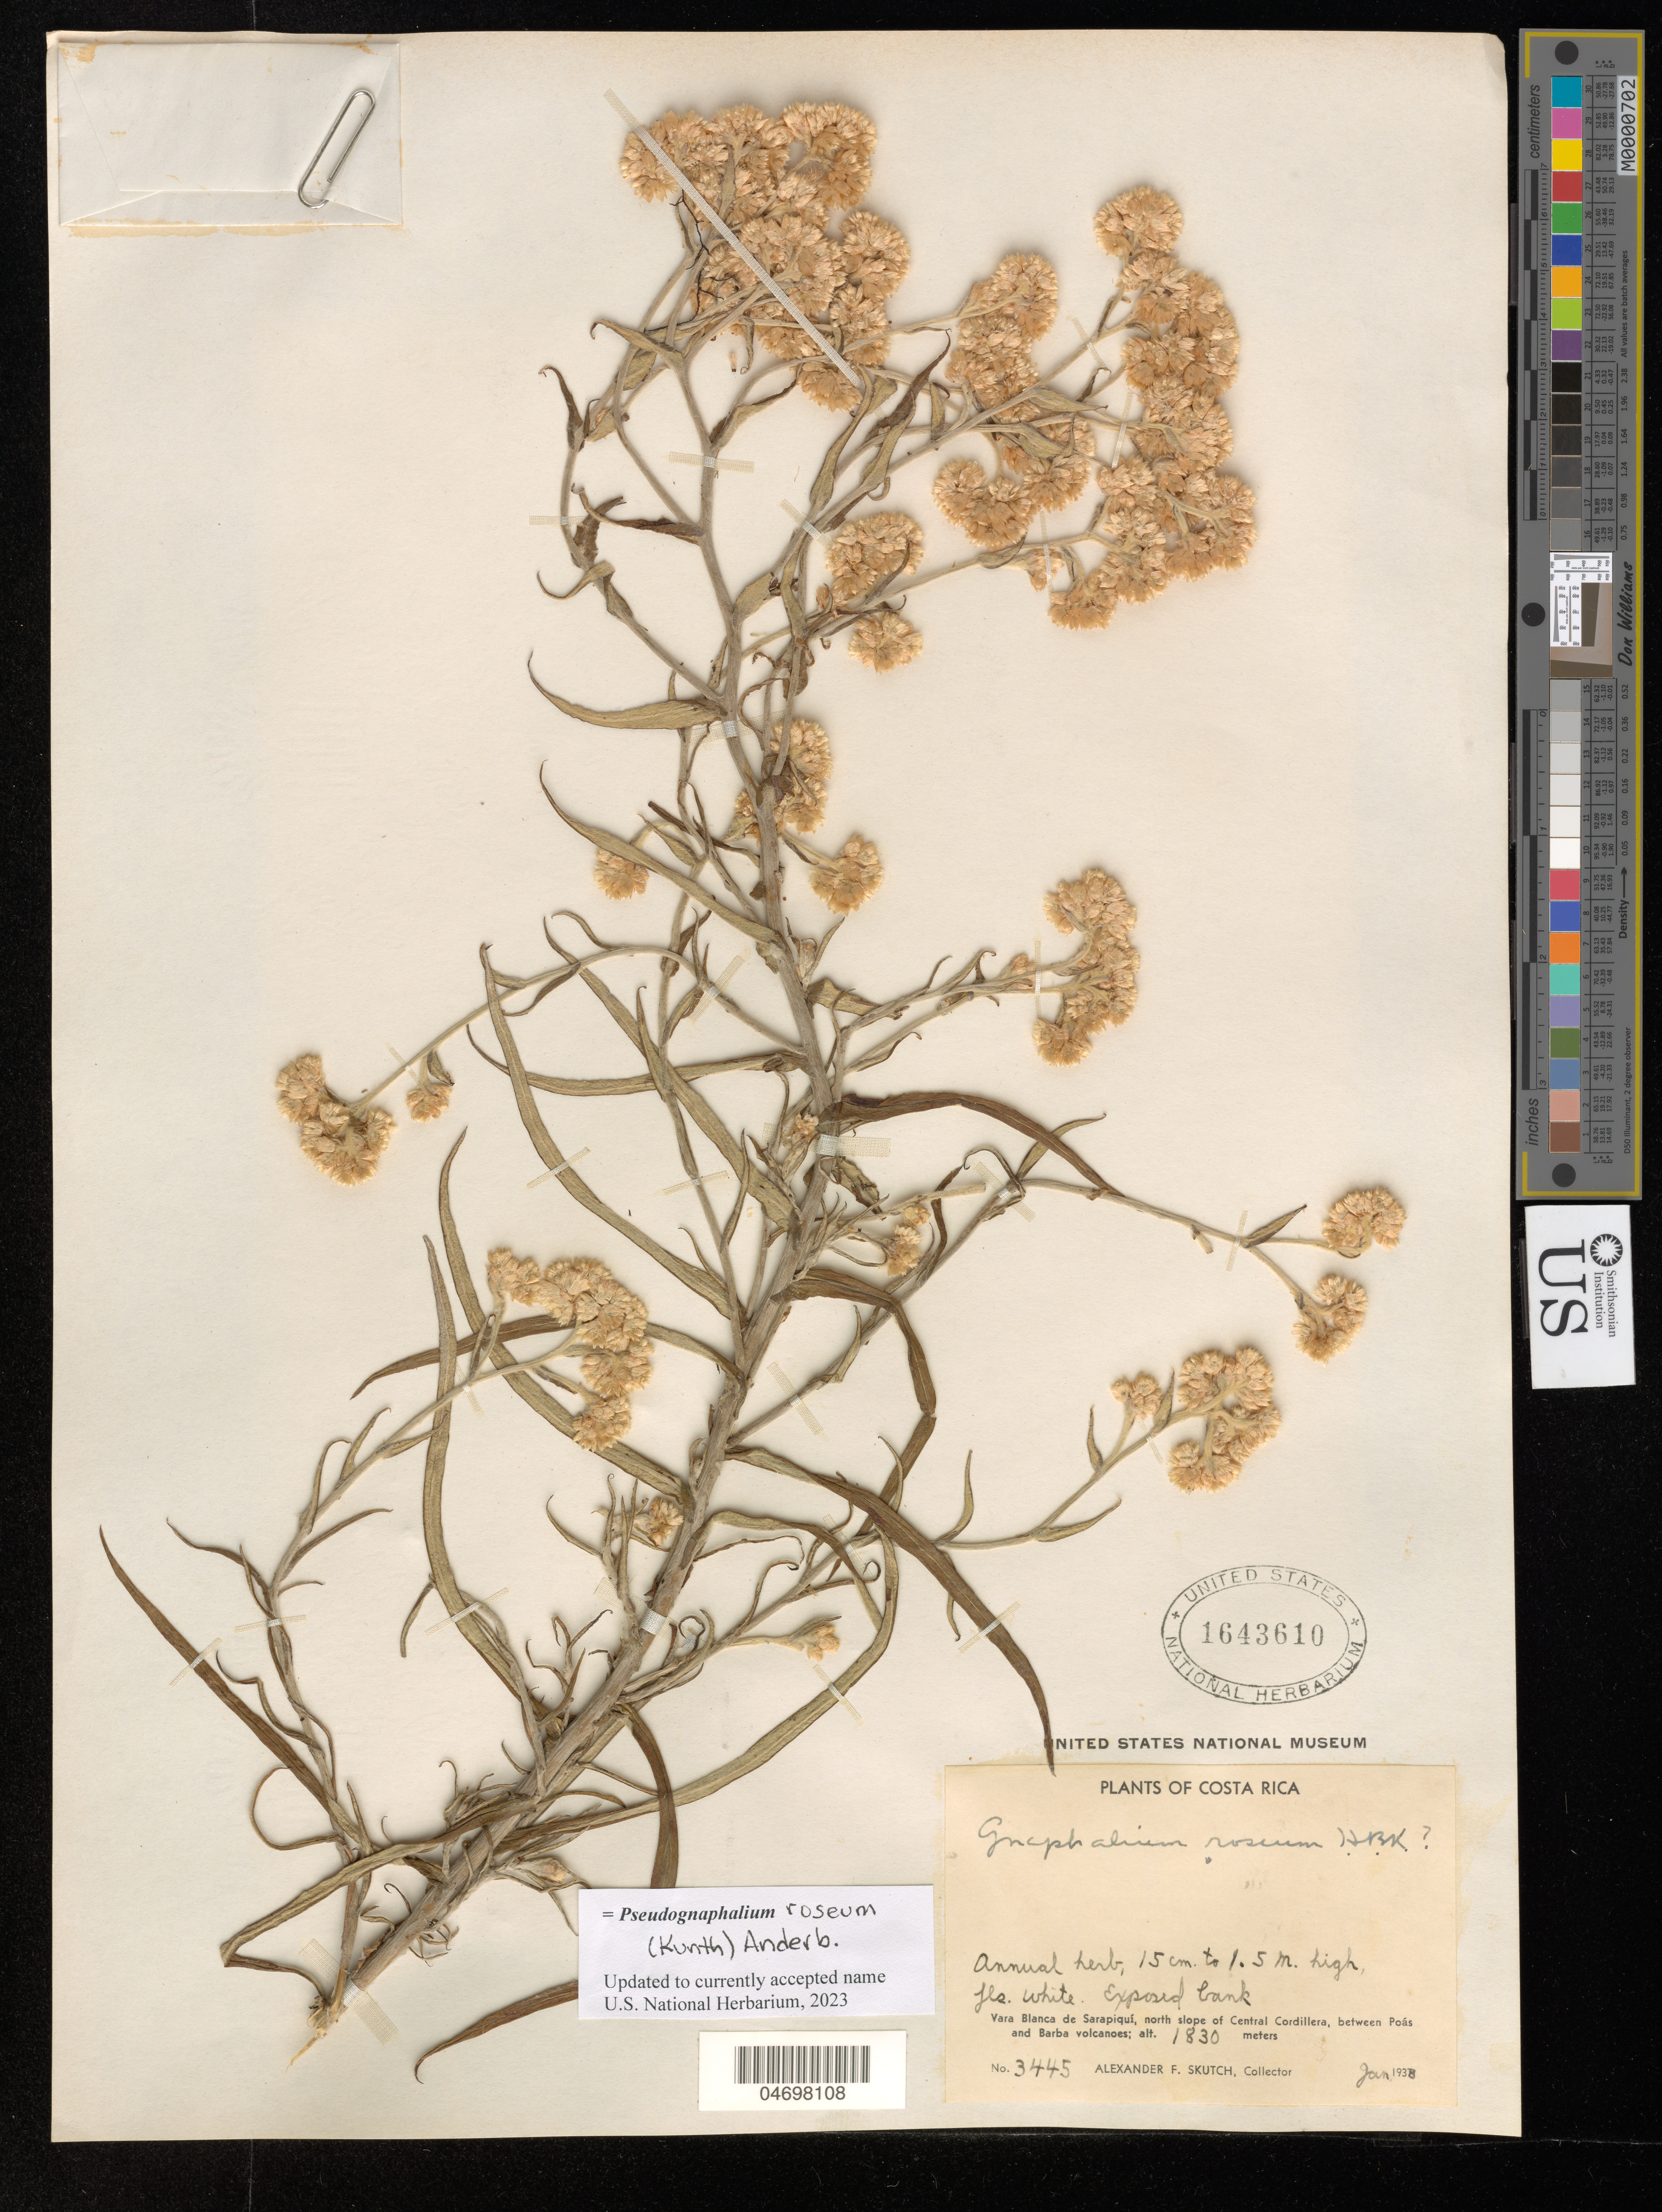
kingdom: Plantae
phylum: Tracheophyta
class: Magnoliopsida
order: Asterales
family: Asteraceae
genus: Pseudognaphalium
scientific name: Pseudognaphalium roseum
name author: (Kunth) Anderb.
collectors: A. F. Skutch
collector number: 3445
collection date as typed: Jan 1938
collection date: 1938-01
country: Costa Rica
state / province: San José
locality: Vara blanca de Sarapiqui, between Poas and Barba volcanoes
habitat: N slope of Central Cordillera; exposed bank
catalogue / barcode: US 1643610